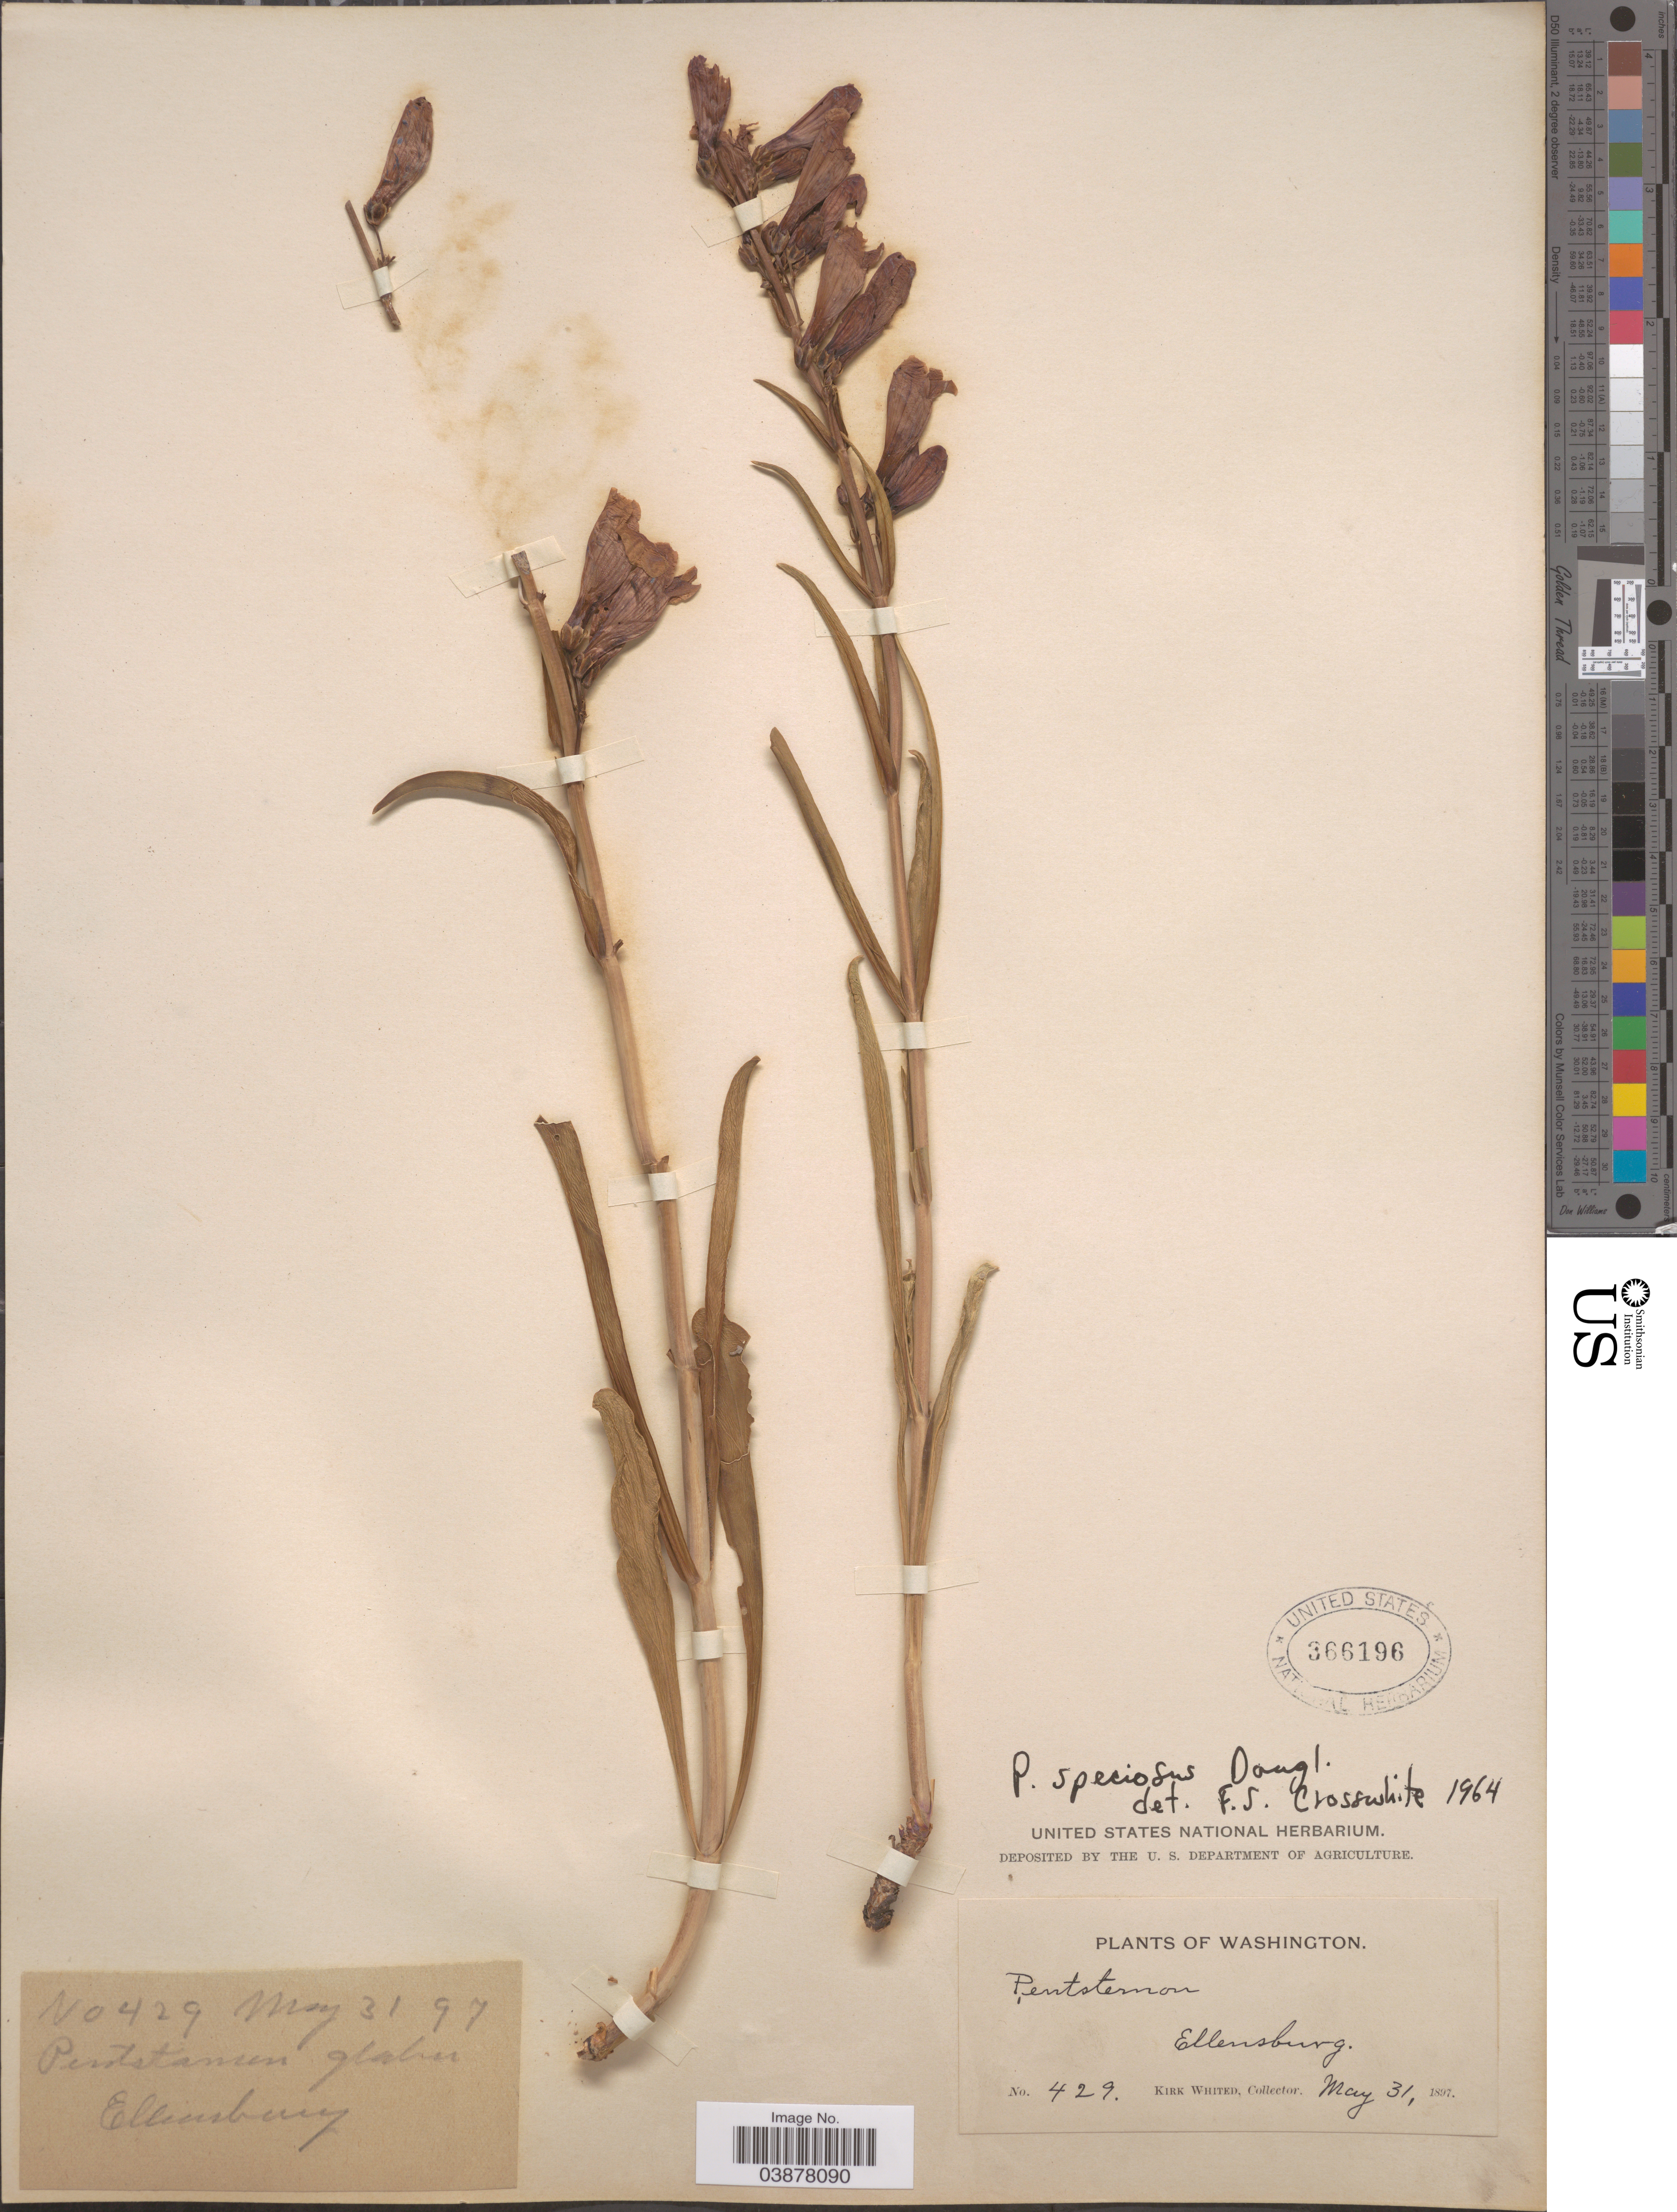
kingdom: Plantae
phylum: Tracheophyta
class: Magnoliopsida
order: Lamiales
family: Plantaginaceae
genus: Penstemon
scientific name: Penstemon speciosus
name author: Douglas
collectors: K. Whited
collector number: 429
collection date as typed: Transcribed d/m/y: 31/5/97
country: United States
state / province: Washington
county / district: Kittitas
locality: Ellensburg.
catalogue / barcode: US 366196